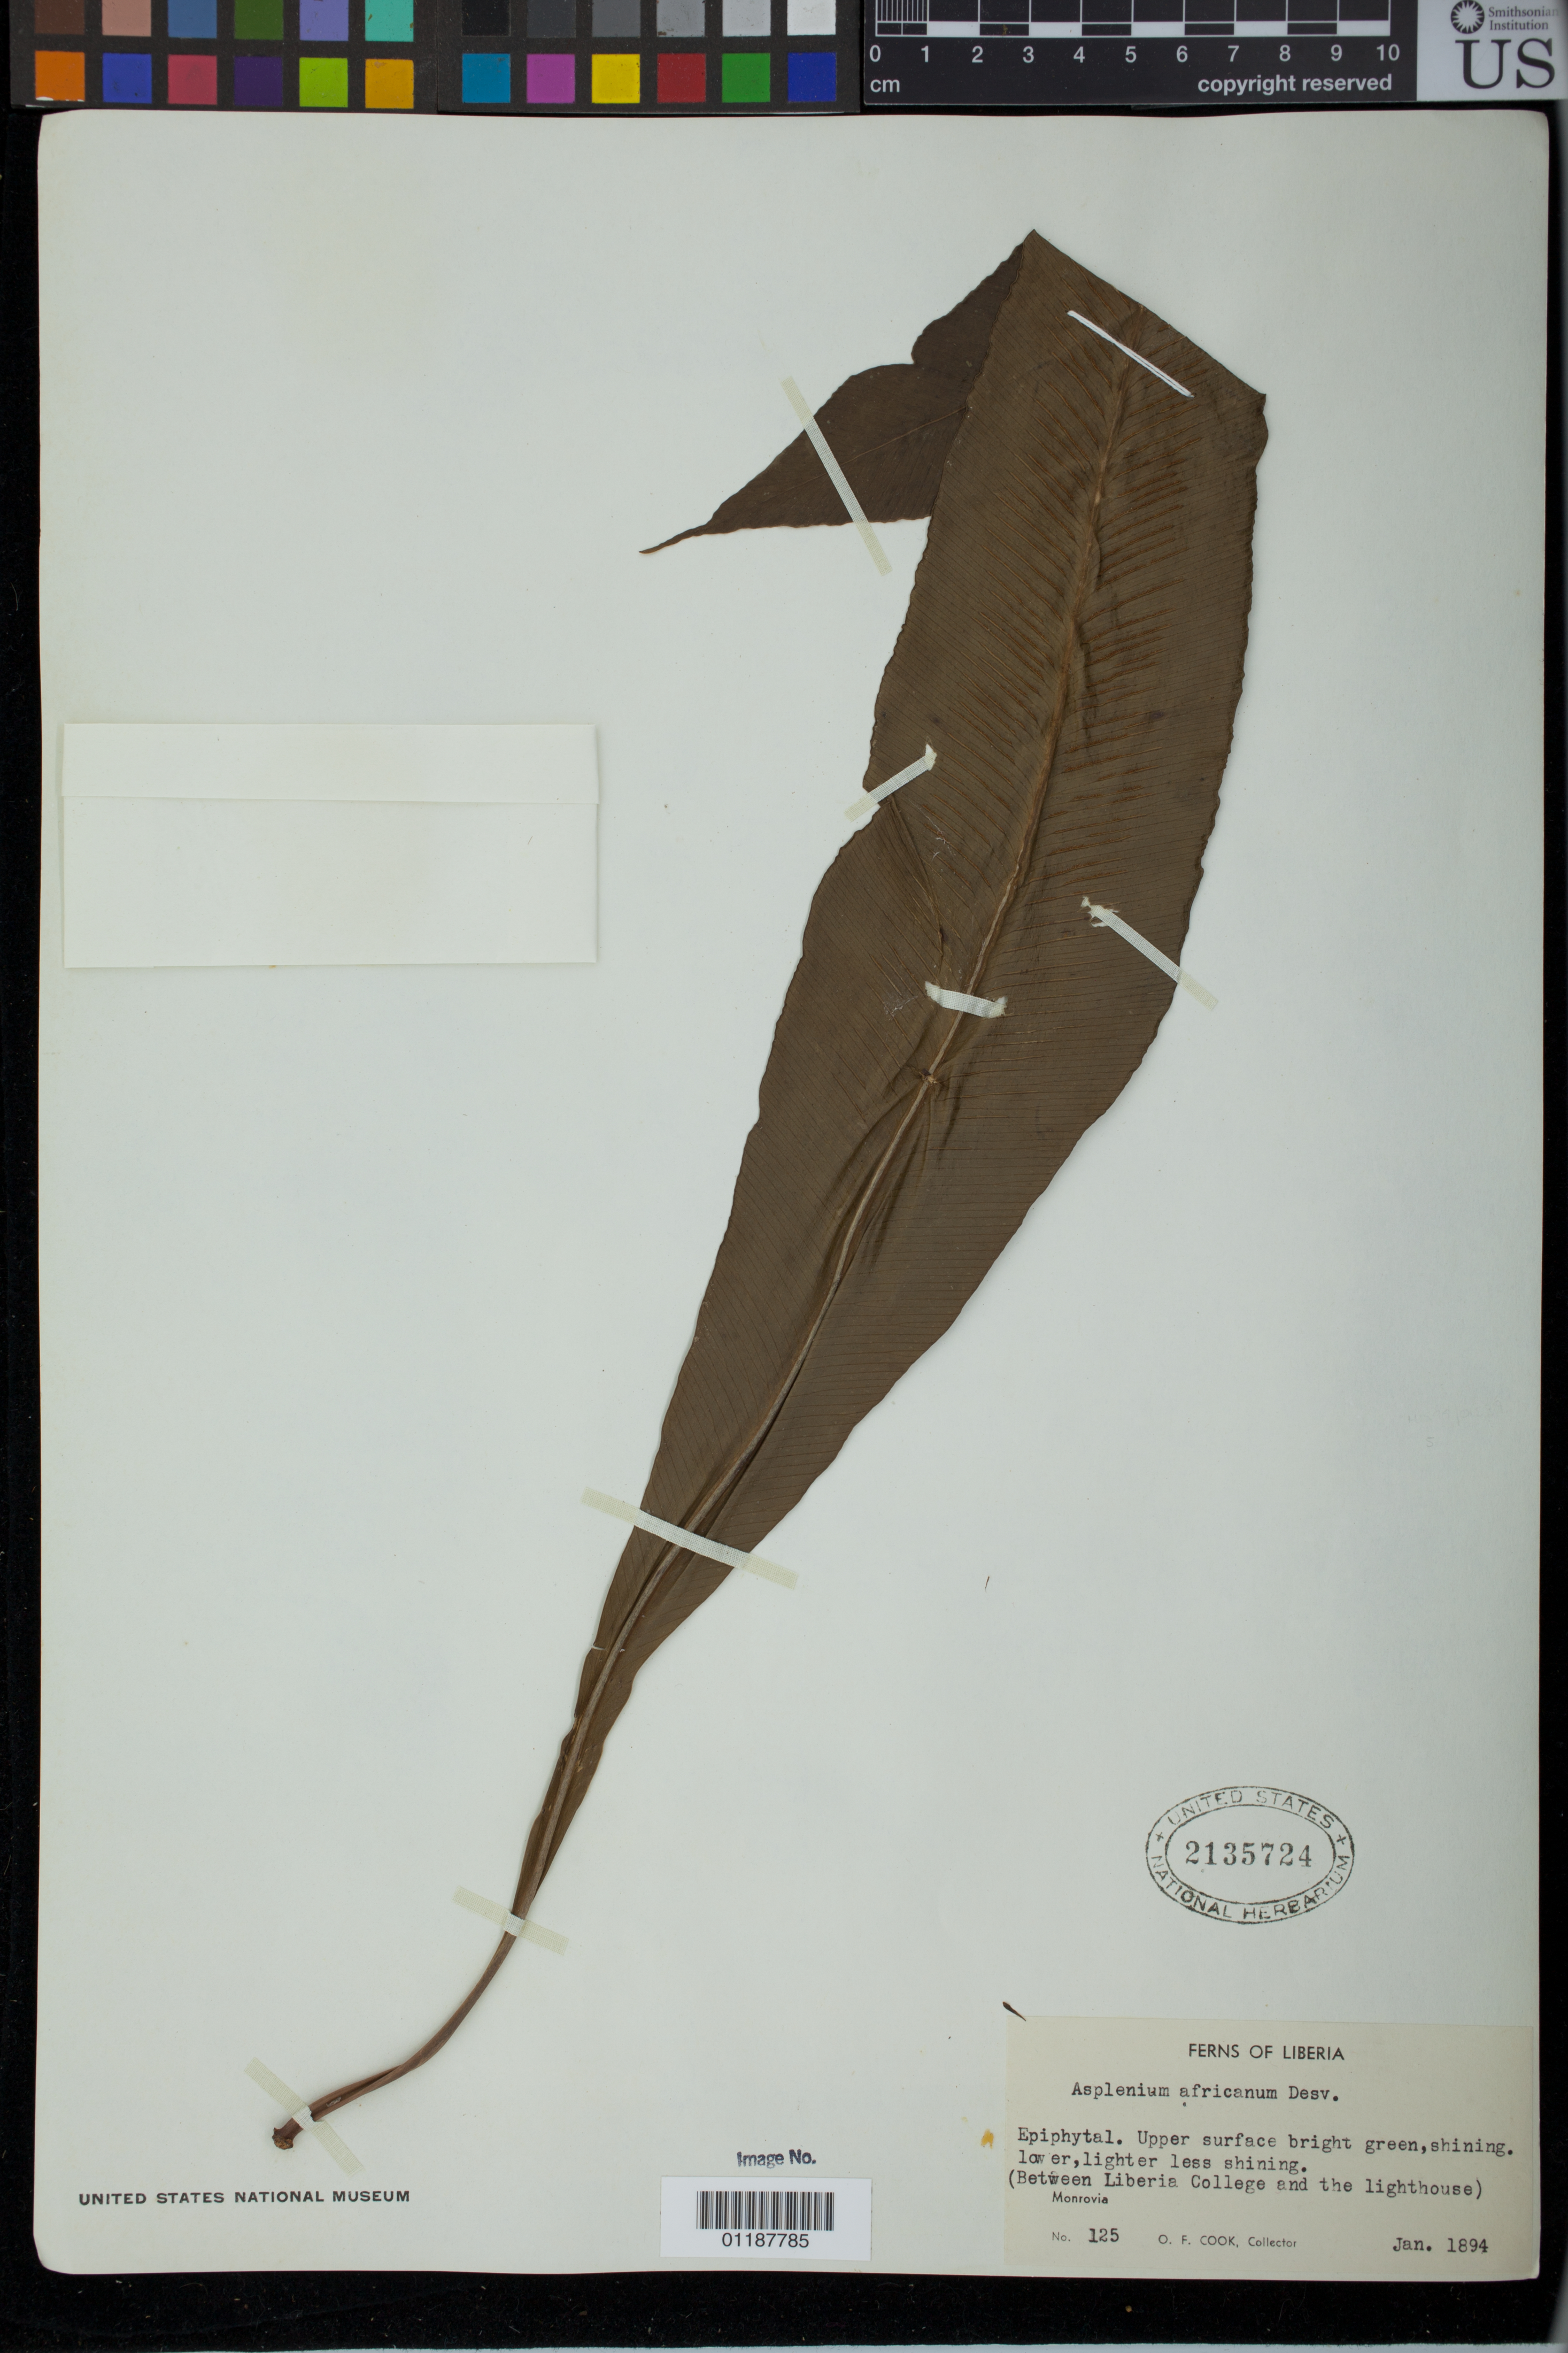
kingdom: Plantae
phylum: Tracheophyta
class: Polypodiopsida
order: Polypodiales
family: Aspleniaceae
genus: Asplenium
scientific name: Asplenium africanum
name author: Desv.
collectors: O. F. Cook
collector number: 125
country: Liberia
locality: Monrovia between Liberia College and the lighthouse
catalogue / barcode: US 2135724